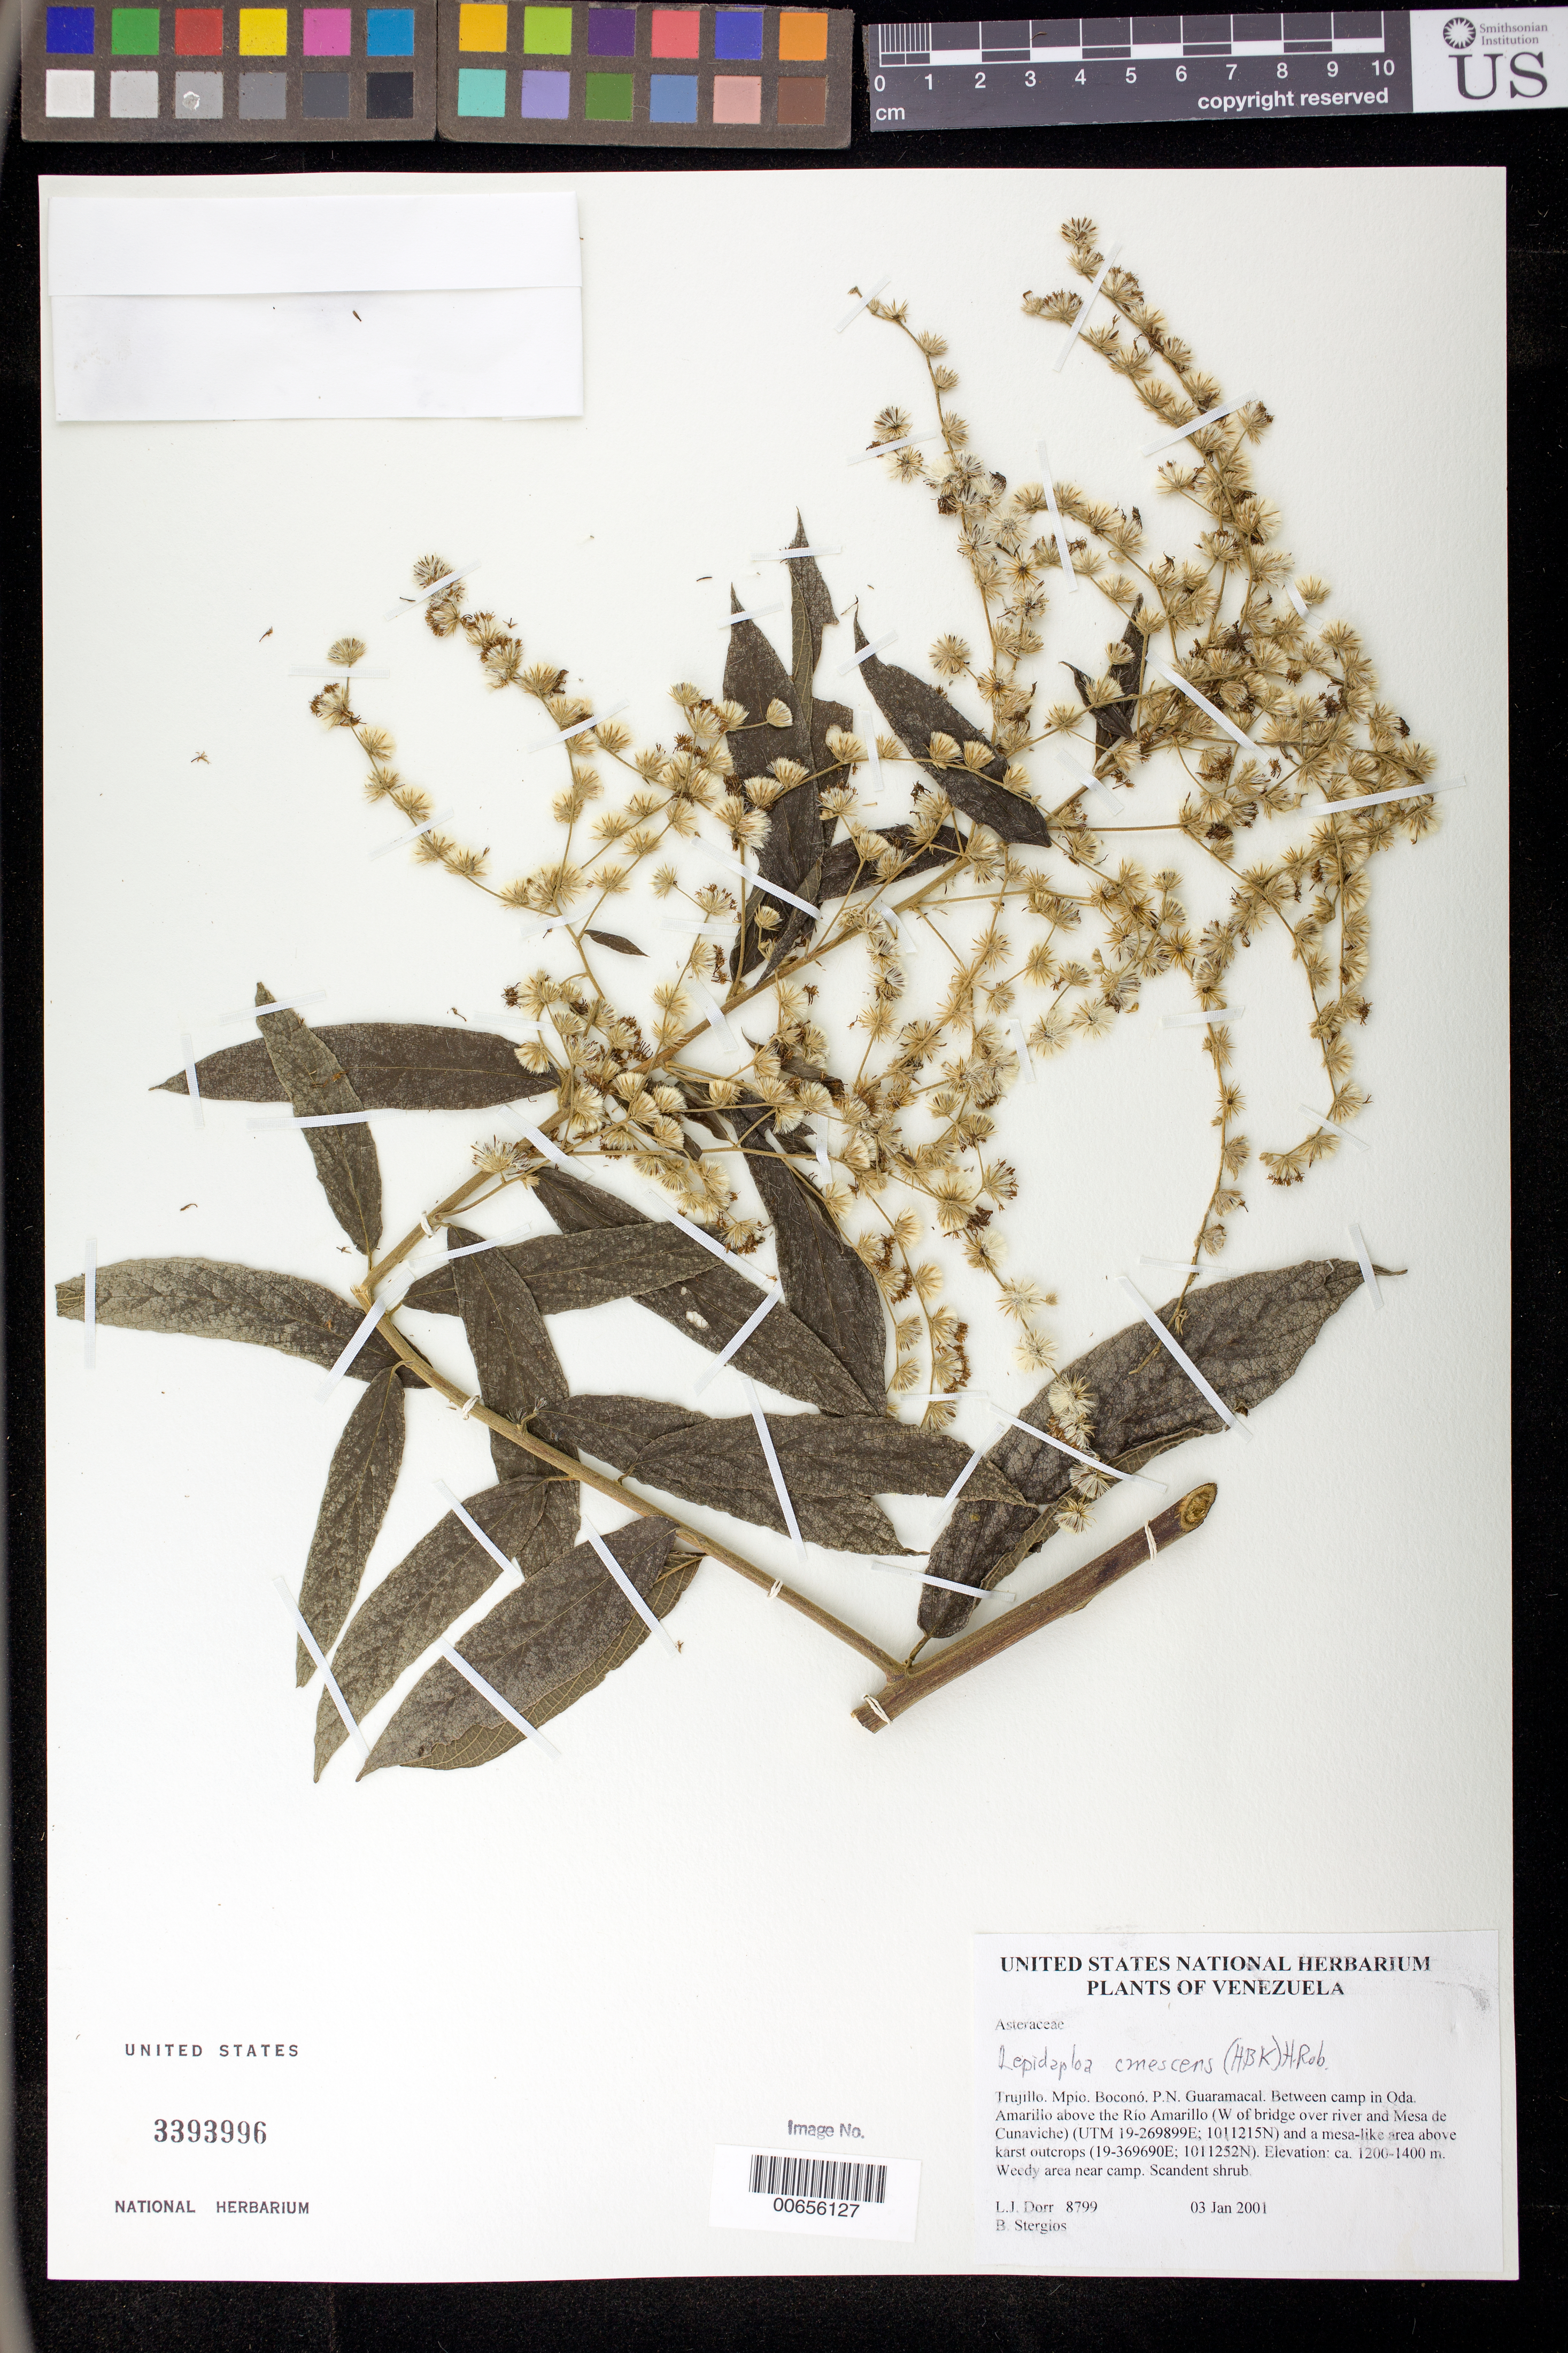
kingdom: Plantae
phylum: Tracheophyta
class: Magnoliopsida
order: Asterales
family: Asteraceae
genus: Lepidaploa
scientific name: Lepidaploa canescens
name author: (Kunth) H. Rob.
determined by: Robinson, Harold E., (US)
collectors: L. J. Dorr & B. G. Stergios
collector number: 8799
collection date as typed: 03 Jan 2001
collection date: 2001-01-03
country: Venezuela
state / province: Trujillo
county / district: Boconó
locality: Parque Nacional Guaramacal. Between camp in Qda Amarillo above Río Amarillo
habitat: Weedy area near camp.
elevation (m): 1200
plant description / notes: COL, PORT, TEX, US, VEN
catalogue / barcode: US 3393996